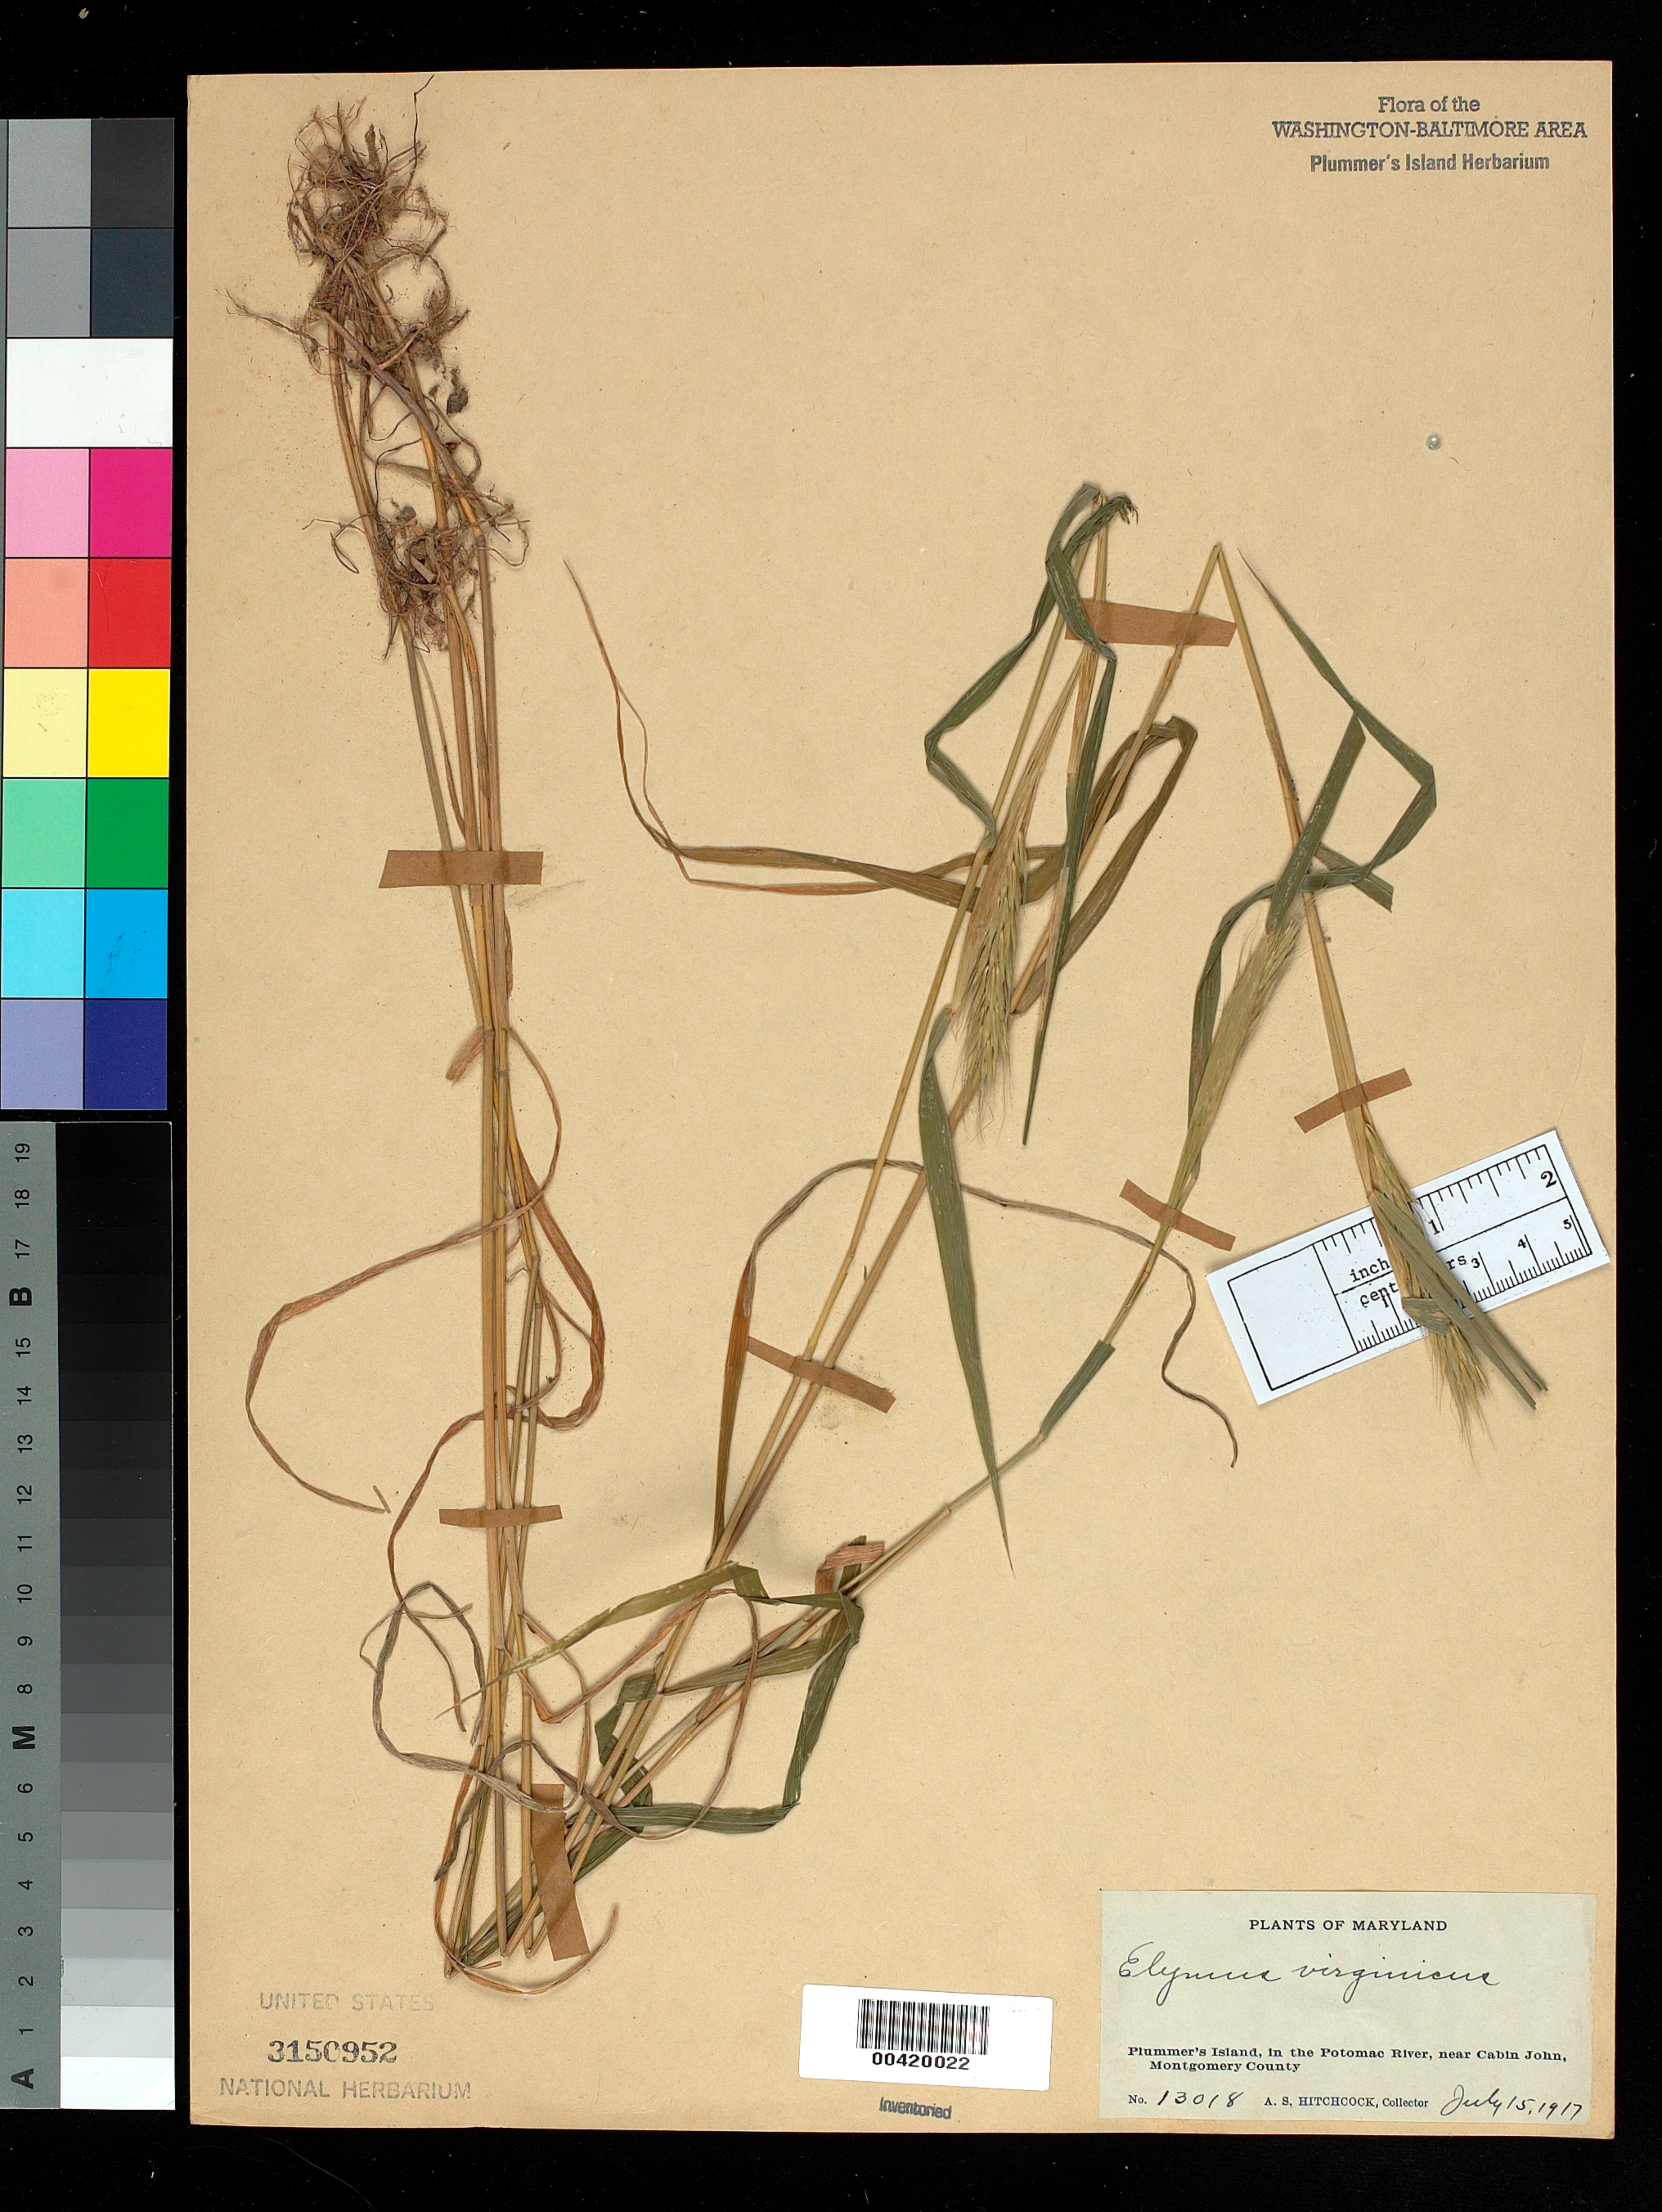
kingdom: Plantae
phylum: Tracheophyta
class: Liliopsida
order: Poales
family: Poaceae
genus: Elymus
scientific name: Elymus virginicus var. virginicus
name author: L.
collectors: A. S. Hitchcock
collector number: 13018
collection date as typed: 15 Jul 1917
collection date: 1917-07-15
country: United States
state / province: Maryland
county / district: Montgomery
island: Plummers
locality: Plummer's Island C. & O. Canal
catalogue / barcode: US 3150952